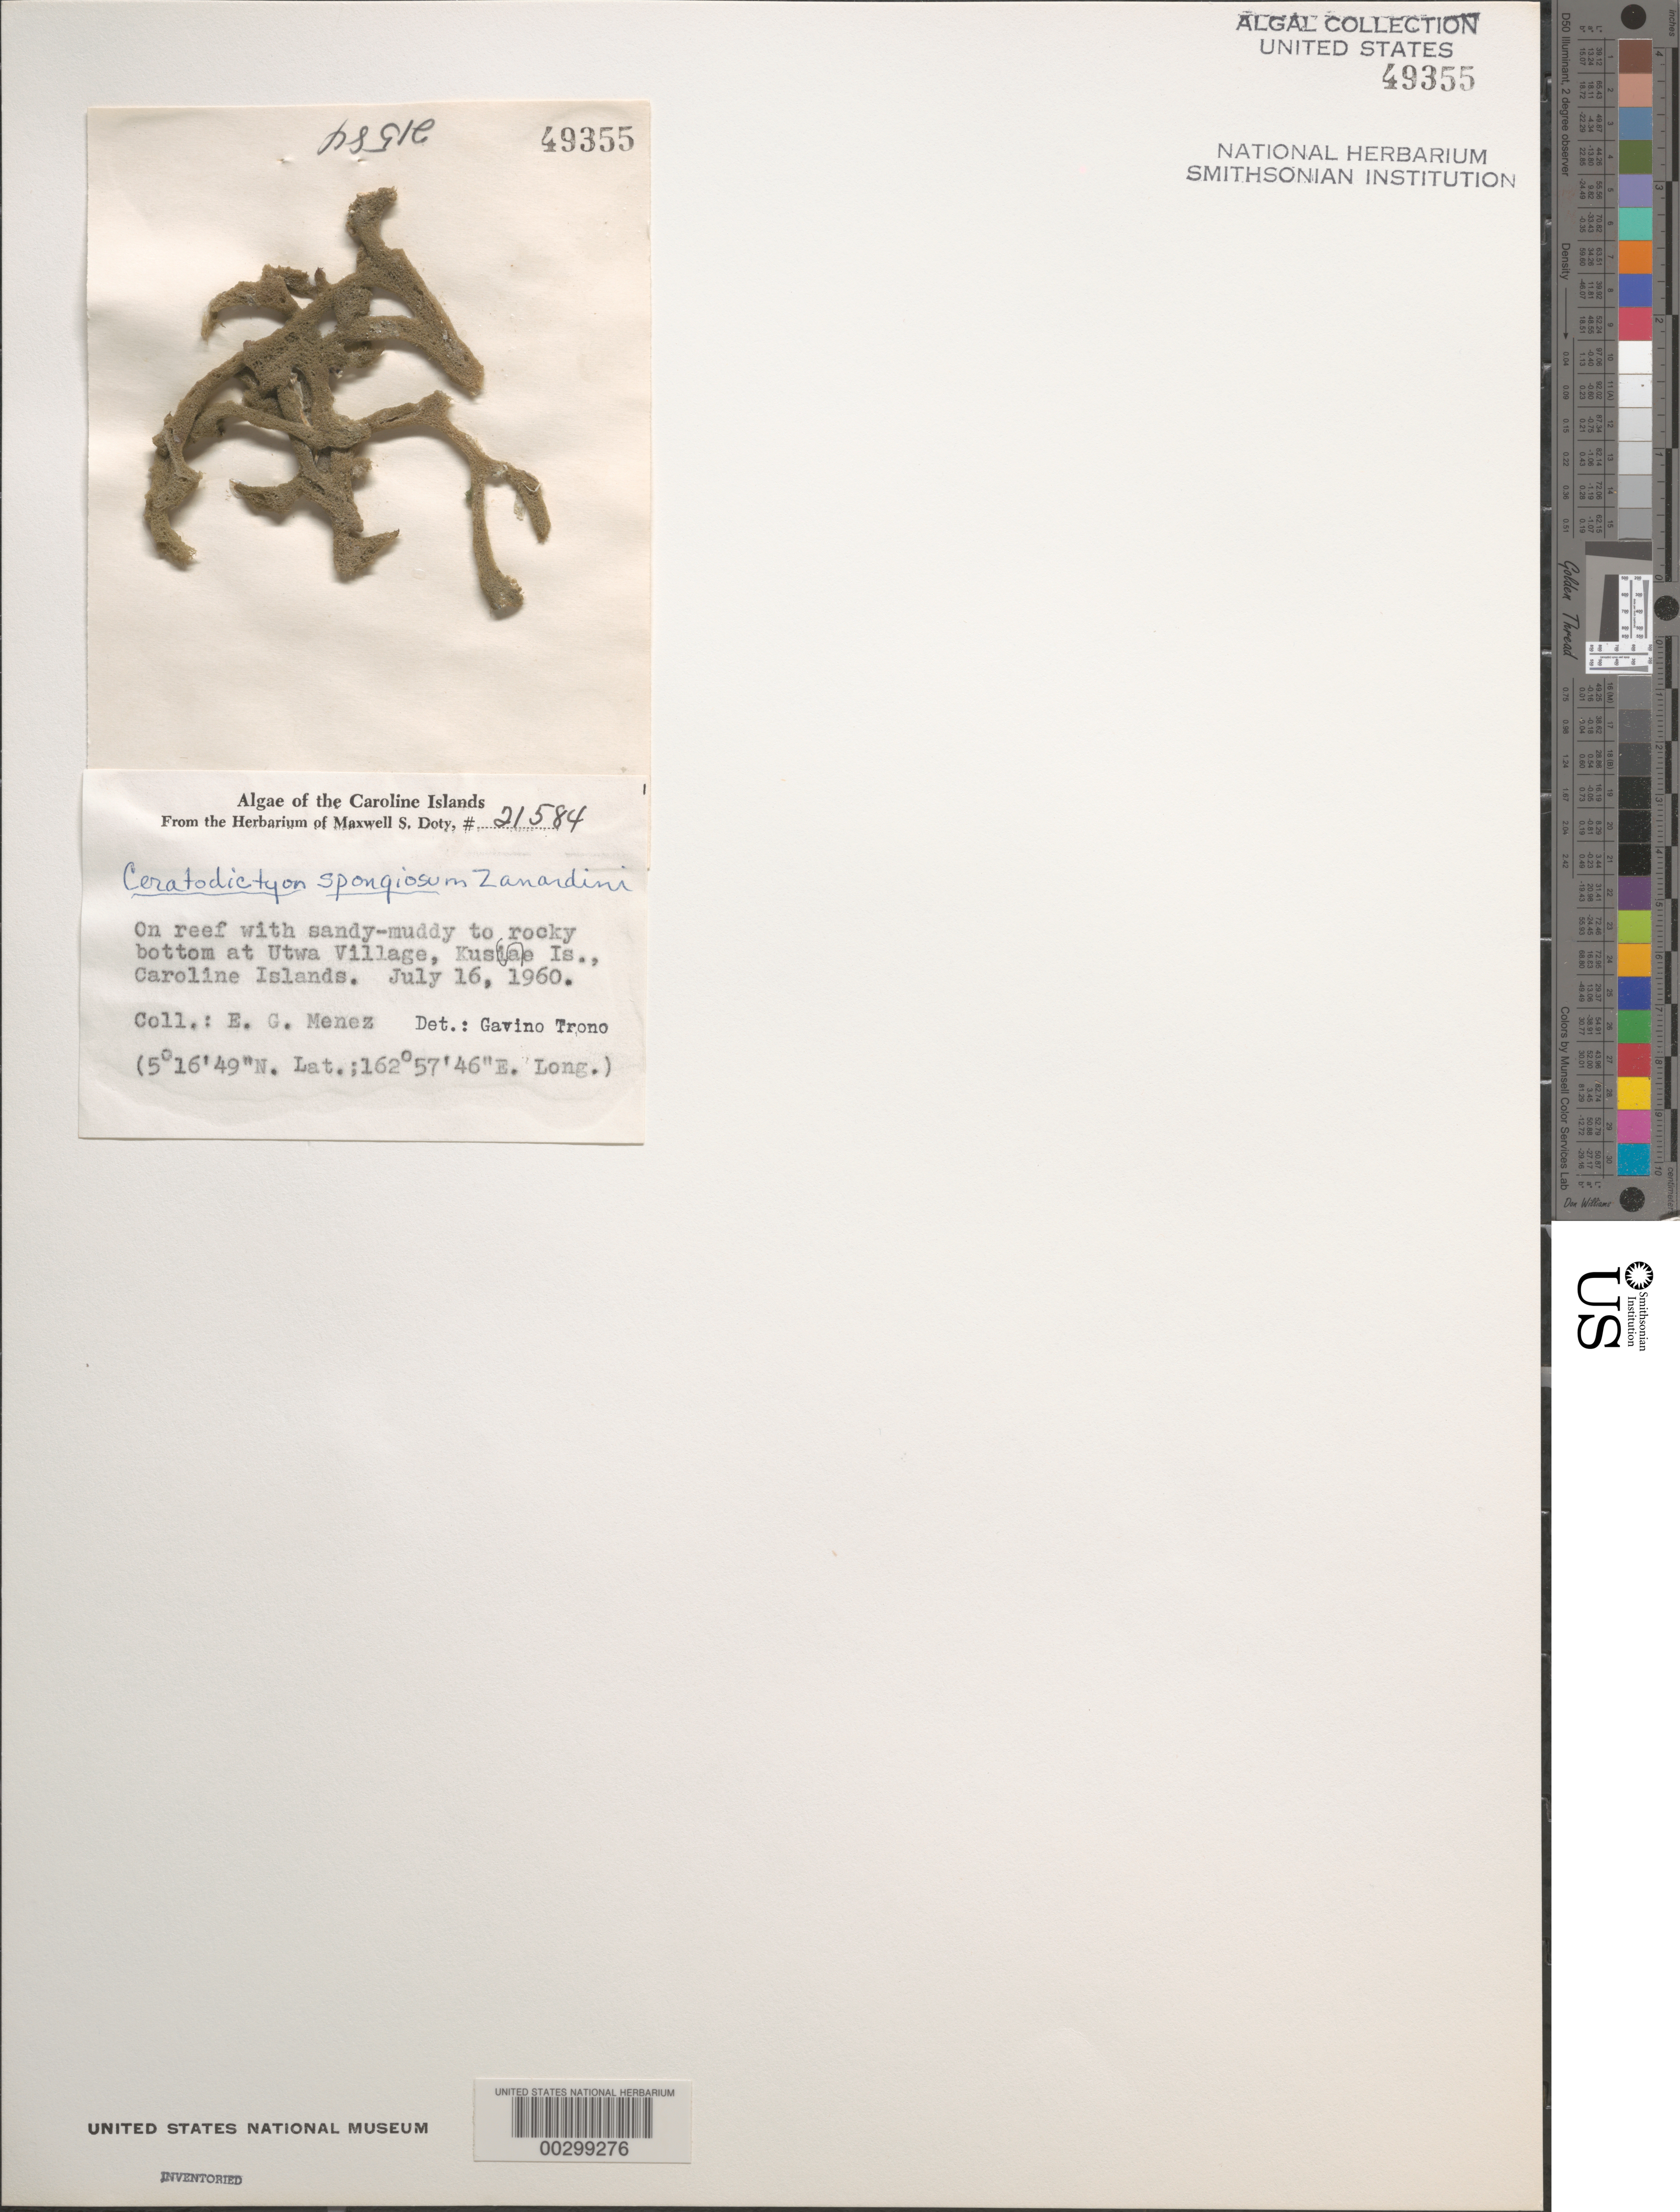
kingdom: Plantae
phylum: Rhodophyta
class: Florideophyceae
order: Rhodymeniales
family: Lomentariaceae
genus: Ceratodictyon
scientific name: Ceratodictyon spongiosum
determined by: Trono, Gavino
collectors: Meñez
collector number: MSD 21584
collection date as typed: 16 Jul 1960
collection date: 1960-07-16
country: Micronesia, Federated States of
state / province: Kosrae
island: Utwa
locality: Utwa Island, Utwa Village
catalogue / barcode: US 49355